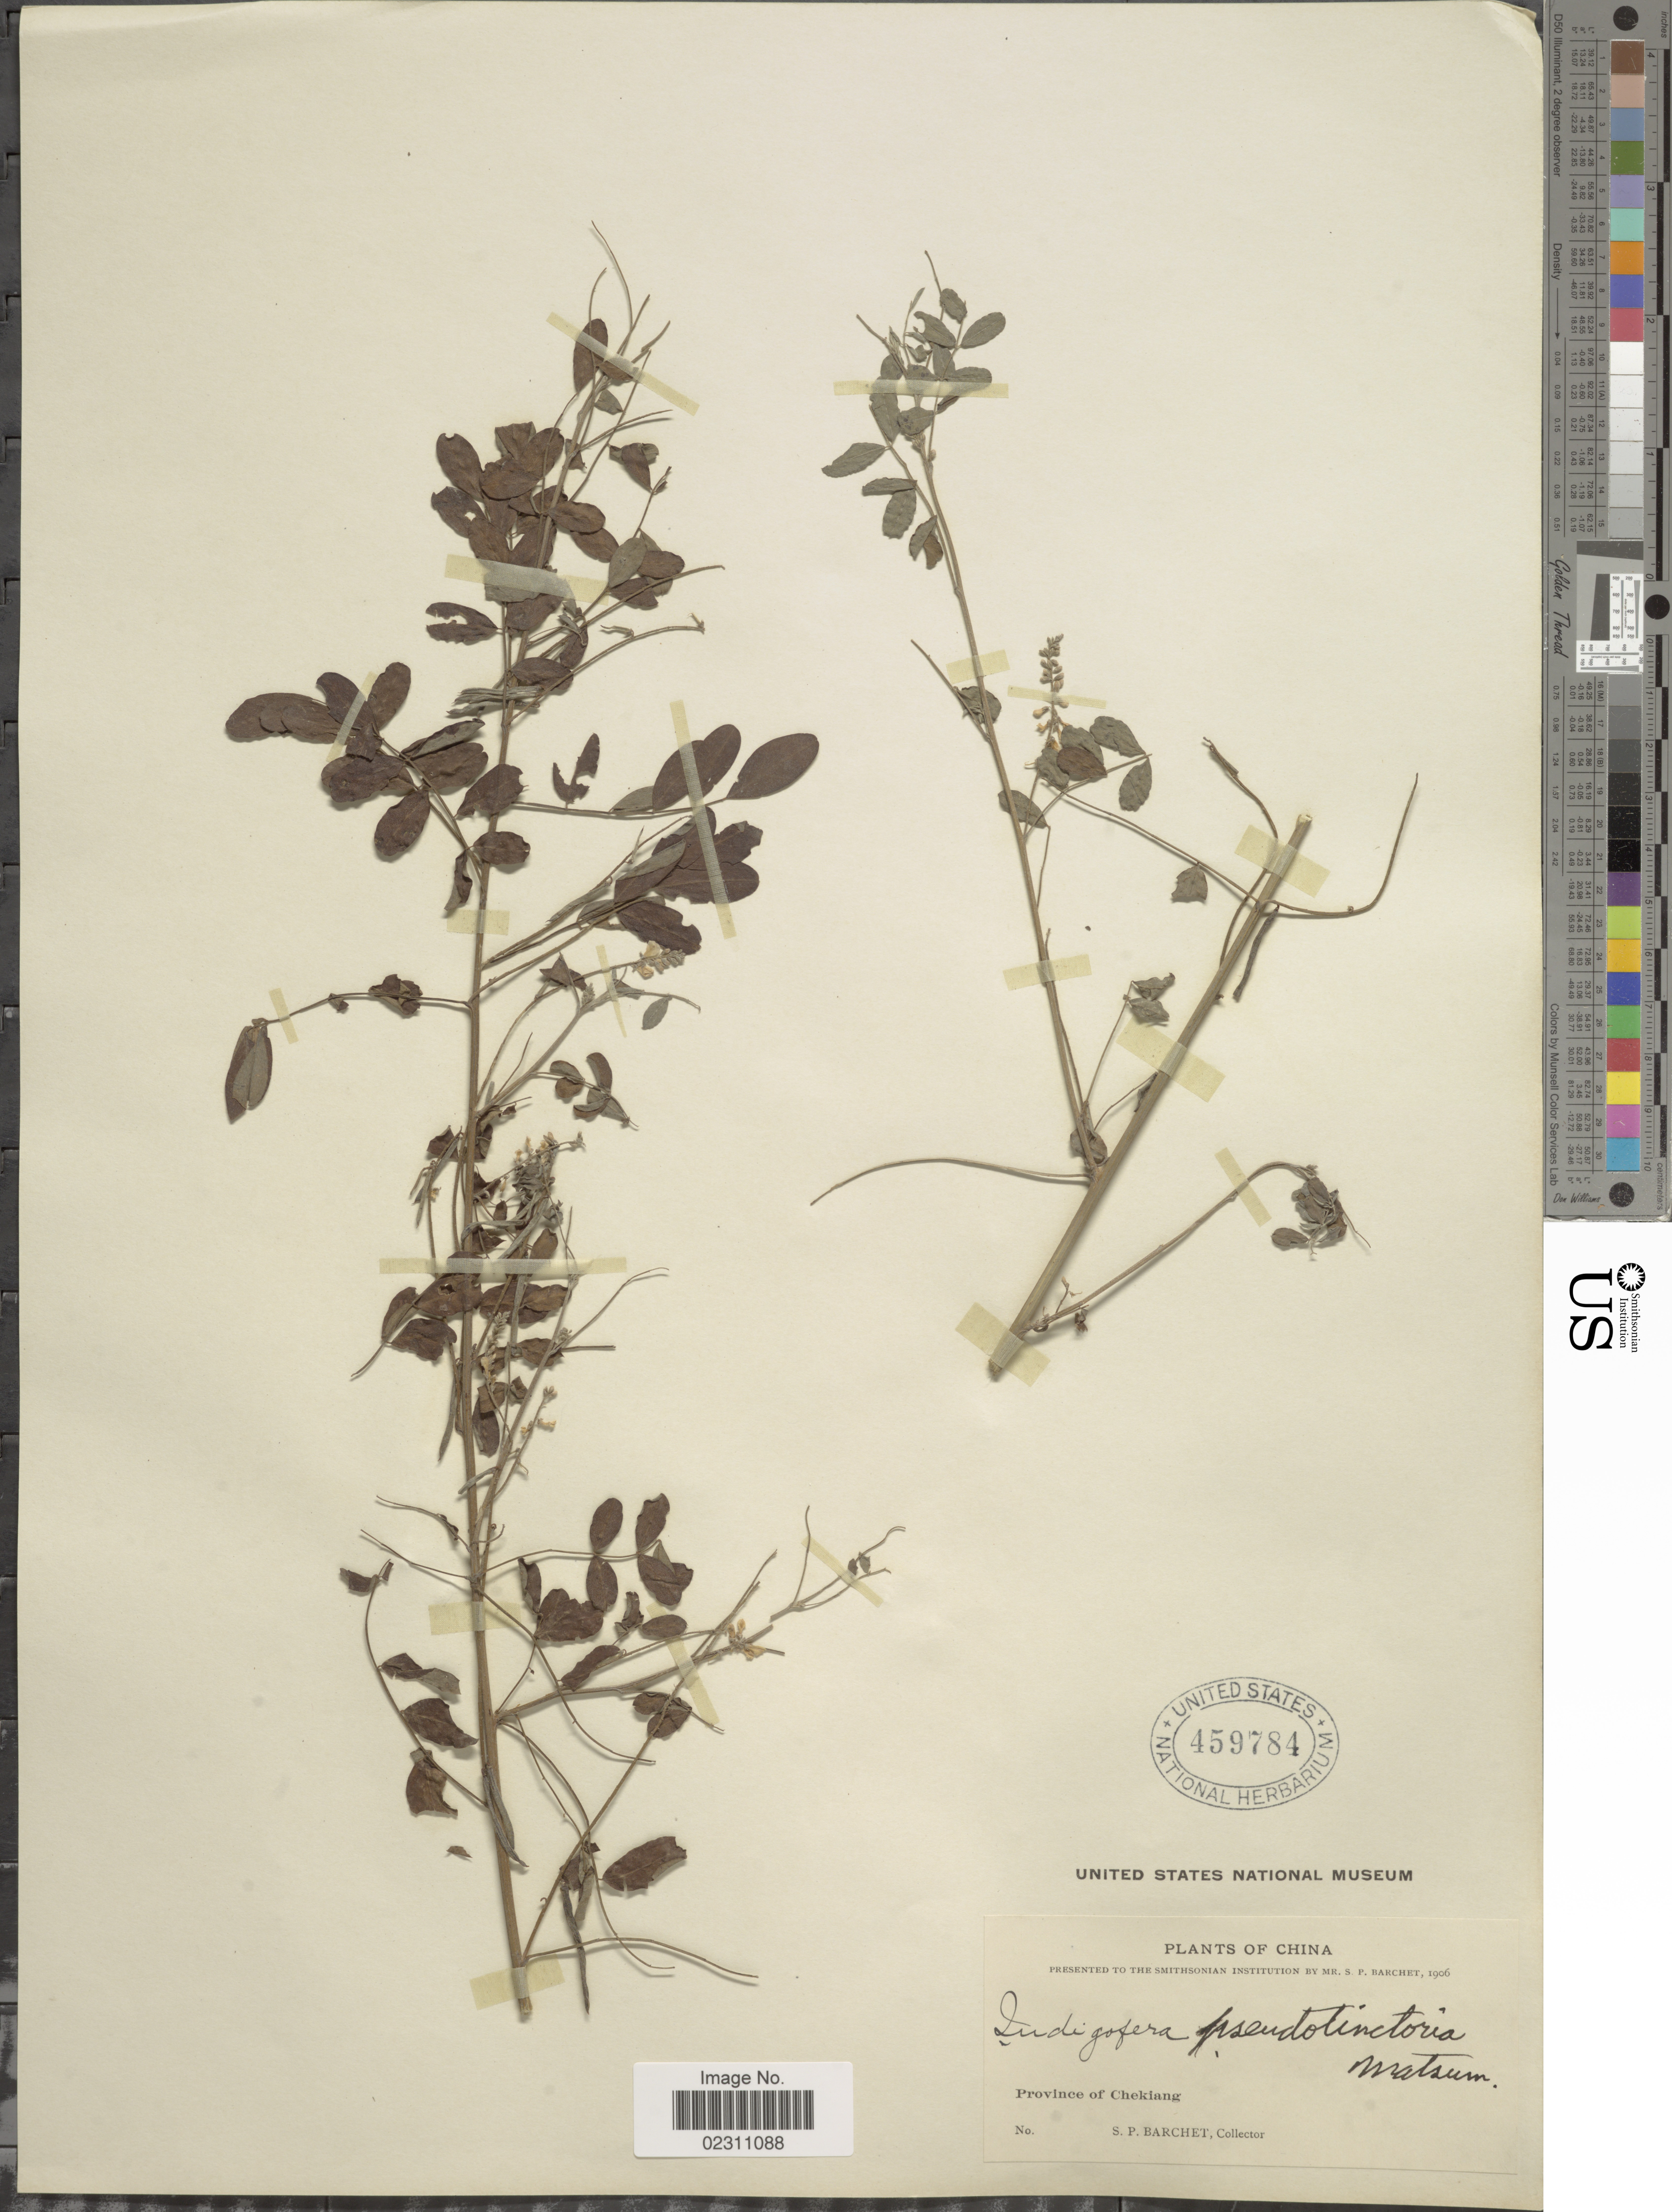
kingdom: Plantae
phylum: Tracheophyta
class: Magnoliopsida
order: Fabales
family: Fabaceae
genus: Indigofera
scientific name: Indigofera pseudotinctoria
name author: Matsum.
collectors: S. P. Barchet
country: China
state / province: Zhejiang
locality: Province of Chekiang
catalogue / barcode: US 459784